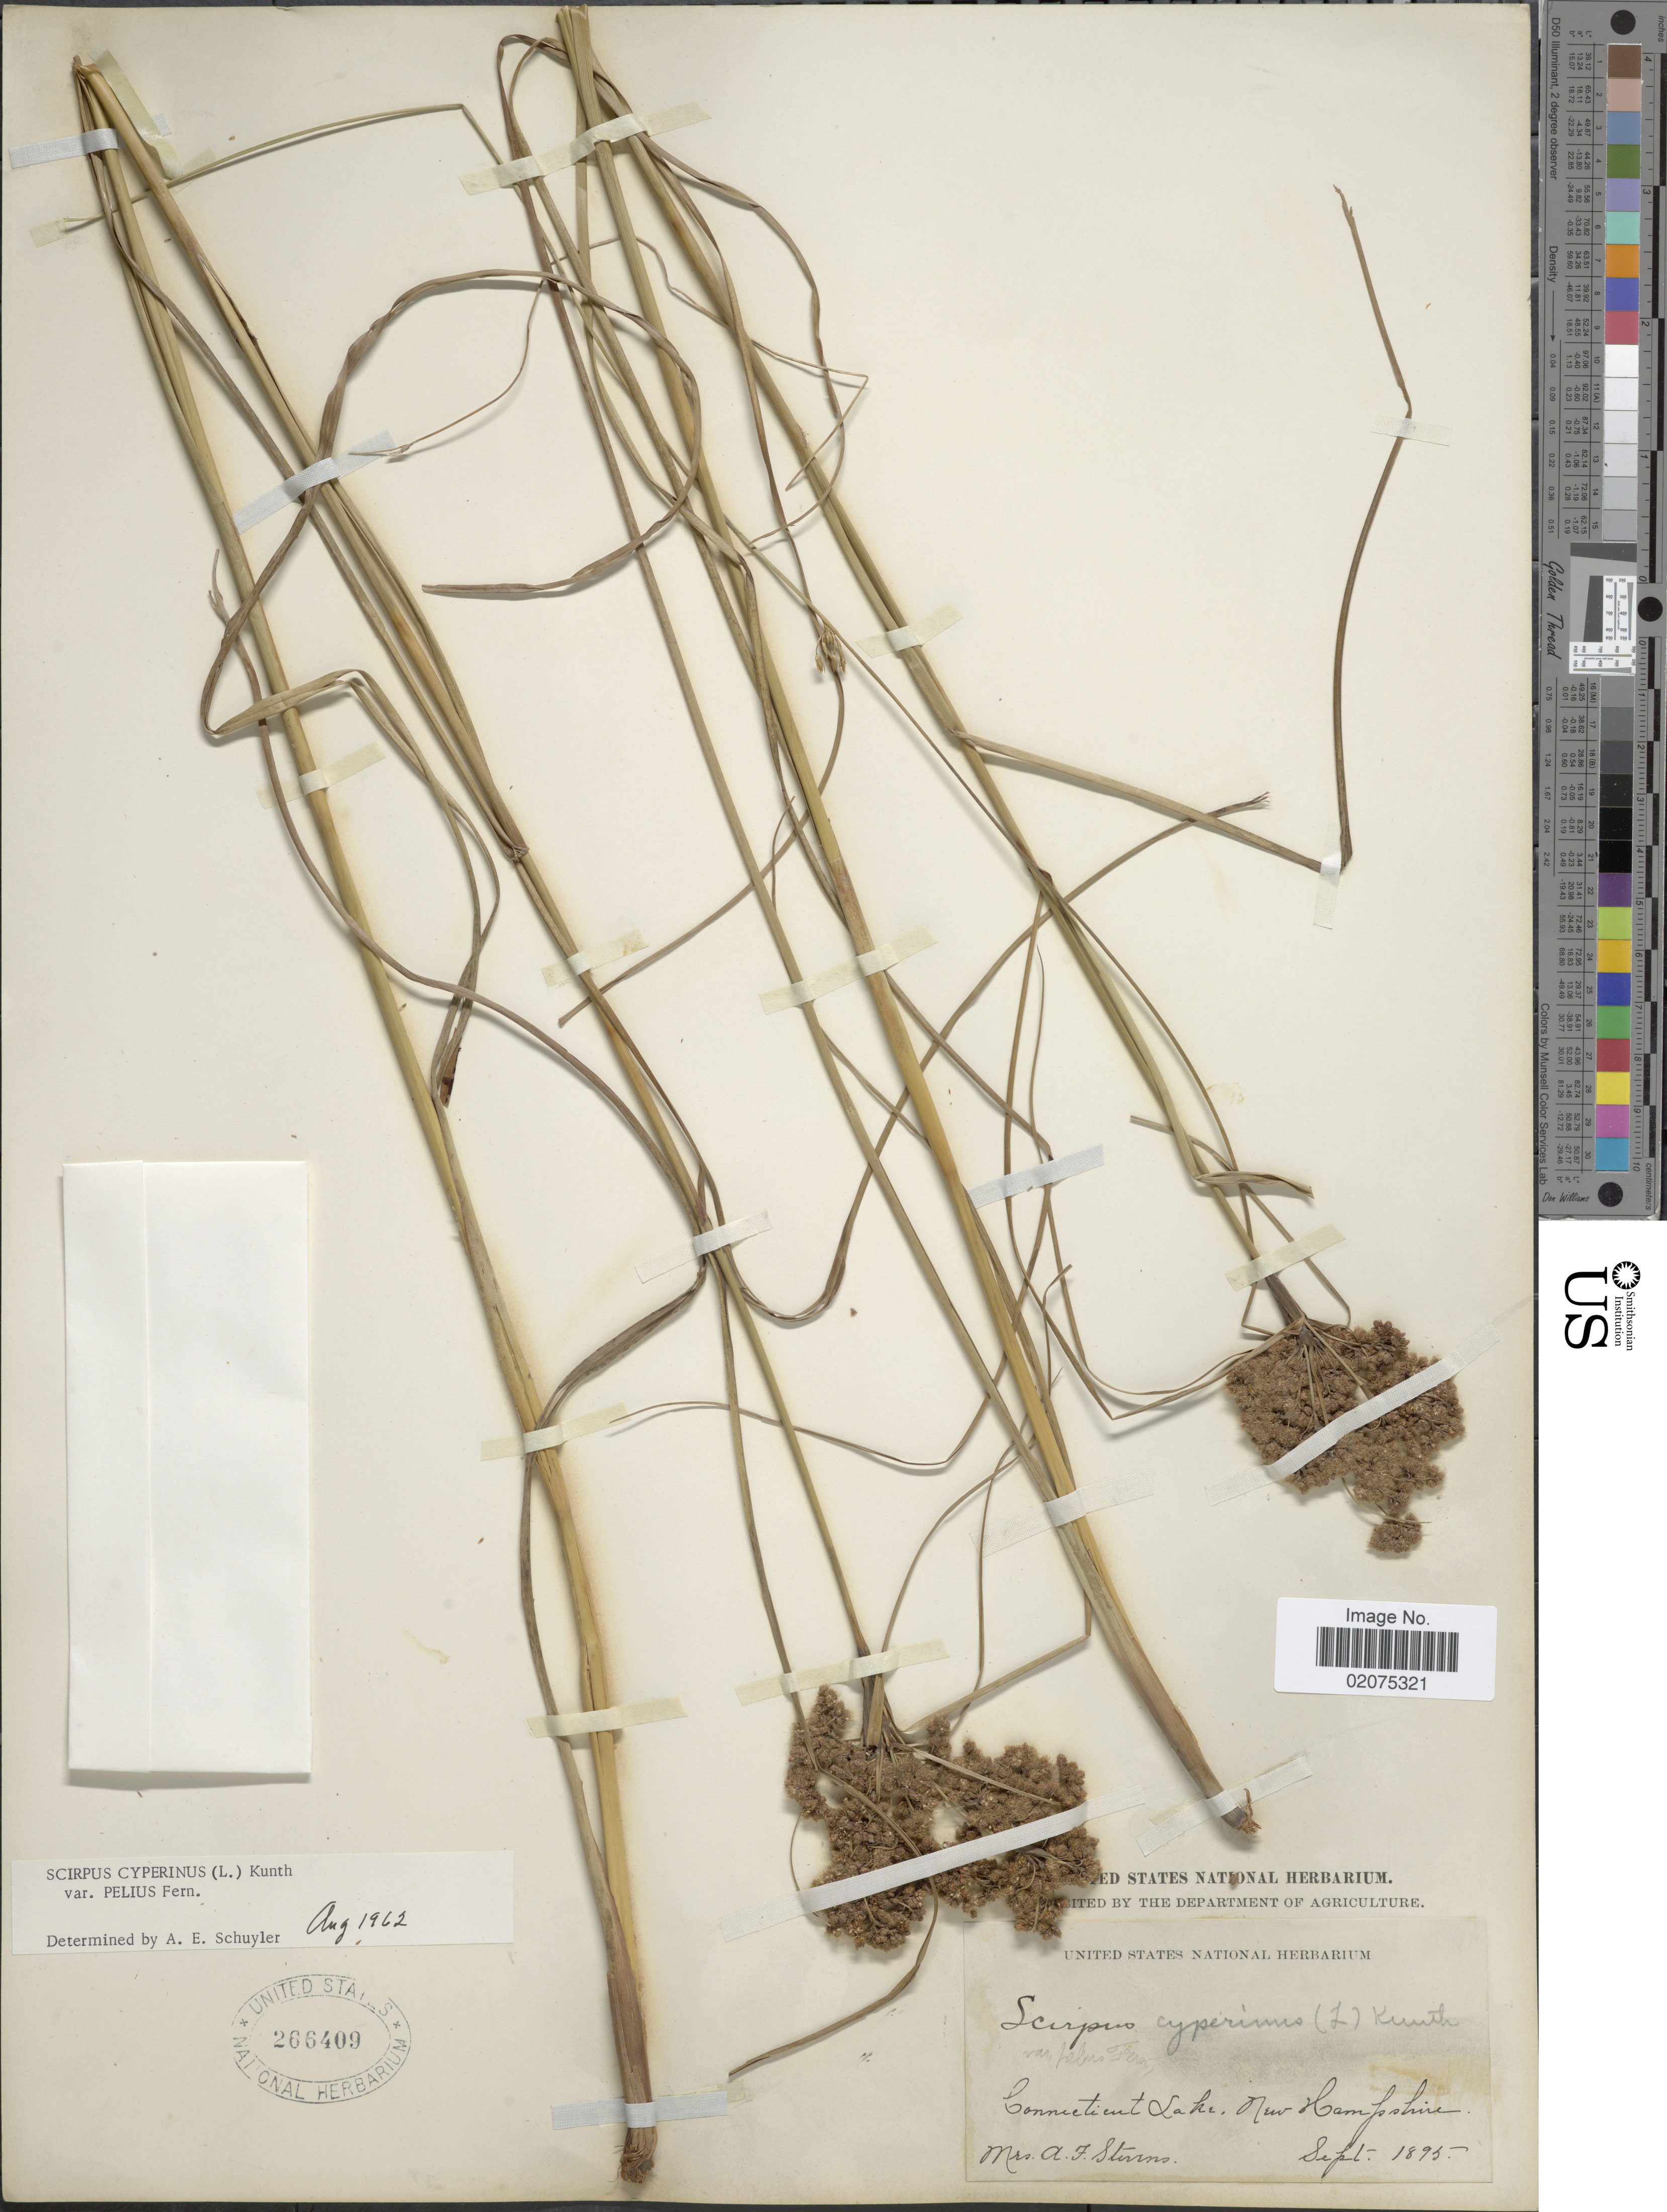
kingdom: Plantae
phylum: Tracheophyta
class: Liliopsida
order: Poales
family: Cyperaceae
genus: Scirpus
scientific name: Scirpus cyperinus var. pelius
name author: Fernald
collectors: A. Sturns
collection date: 1895-09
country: United States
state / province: New Hampshire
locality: Connecticut Lake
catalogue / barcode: US 266409